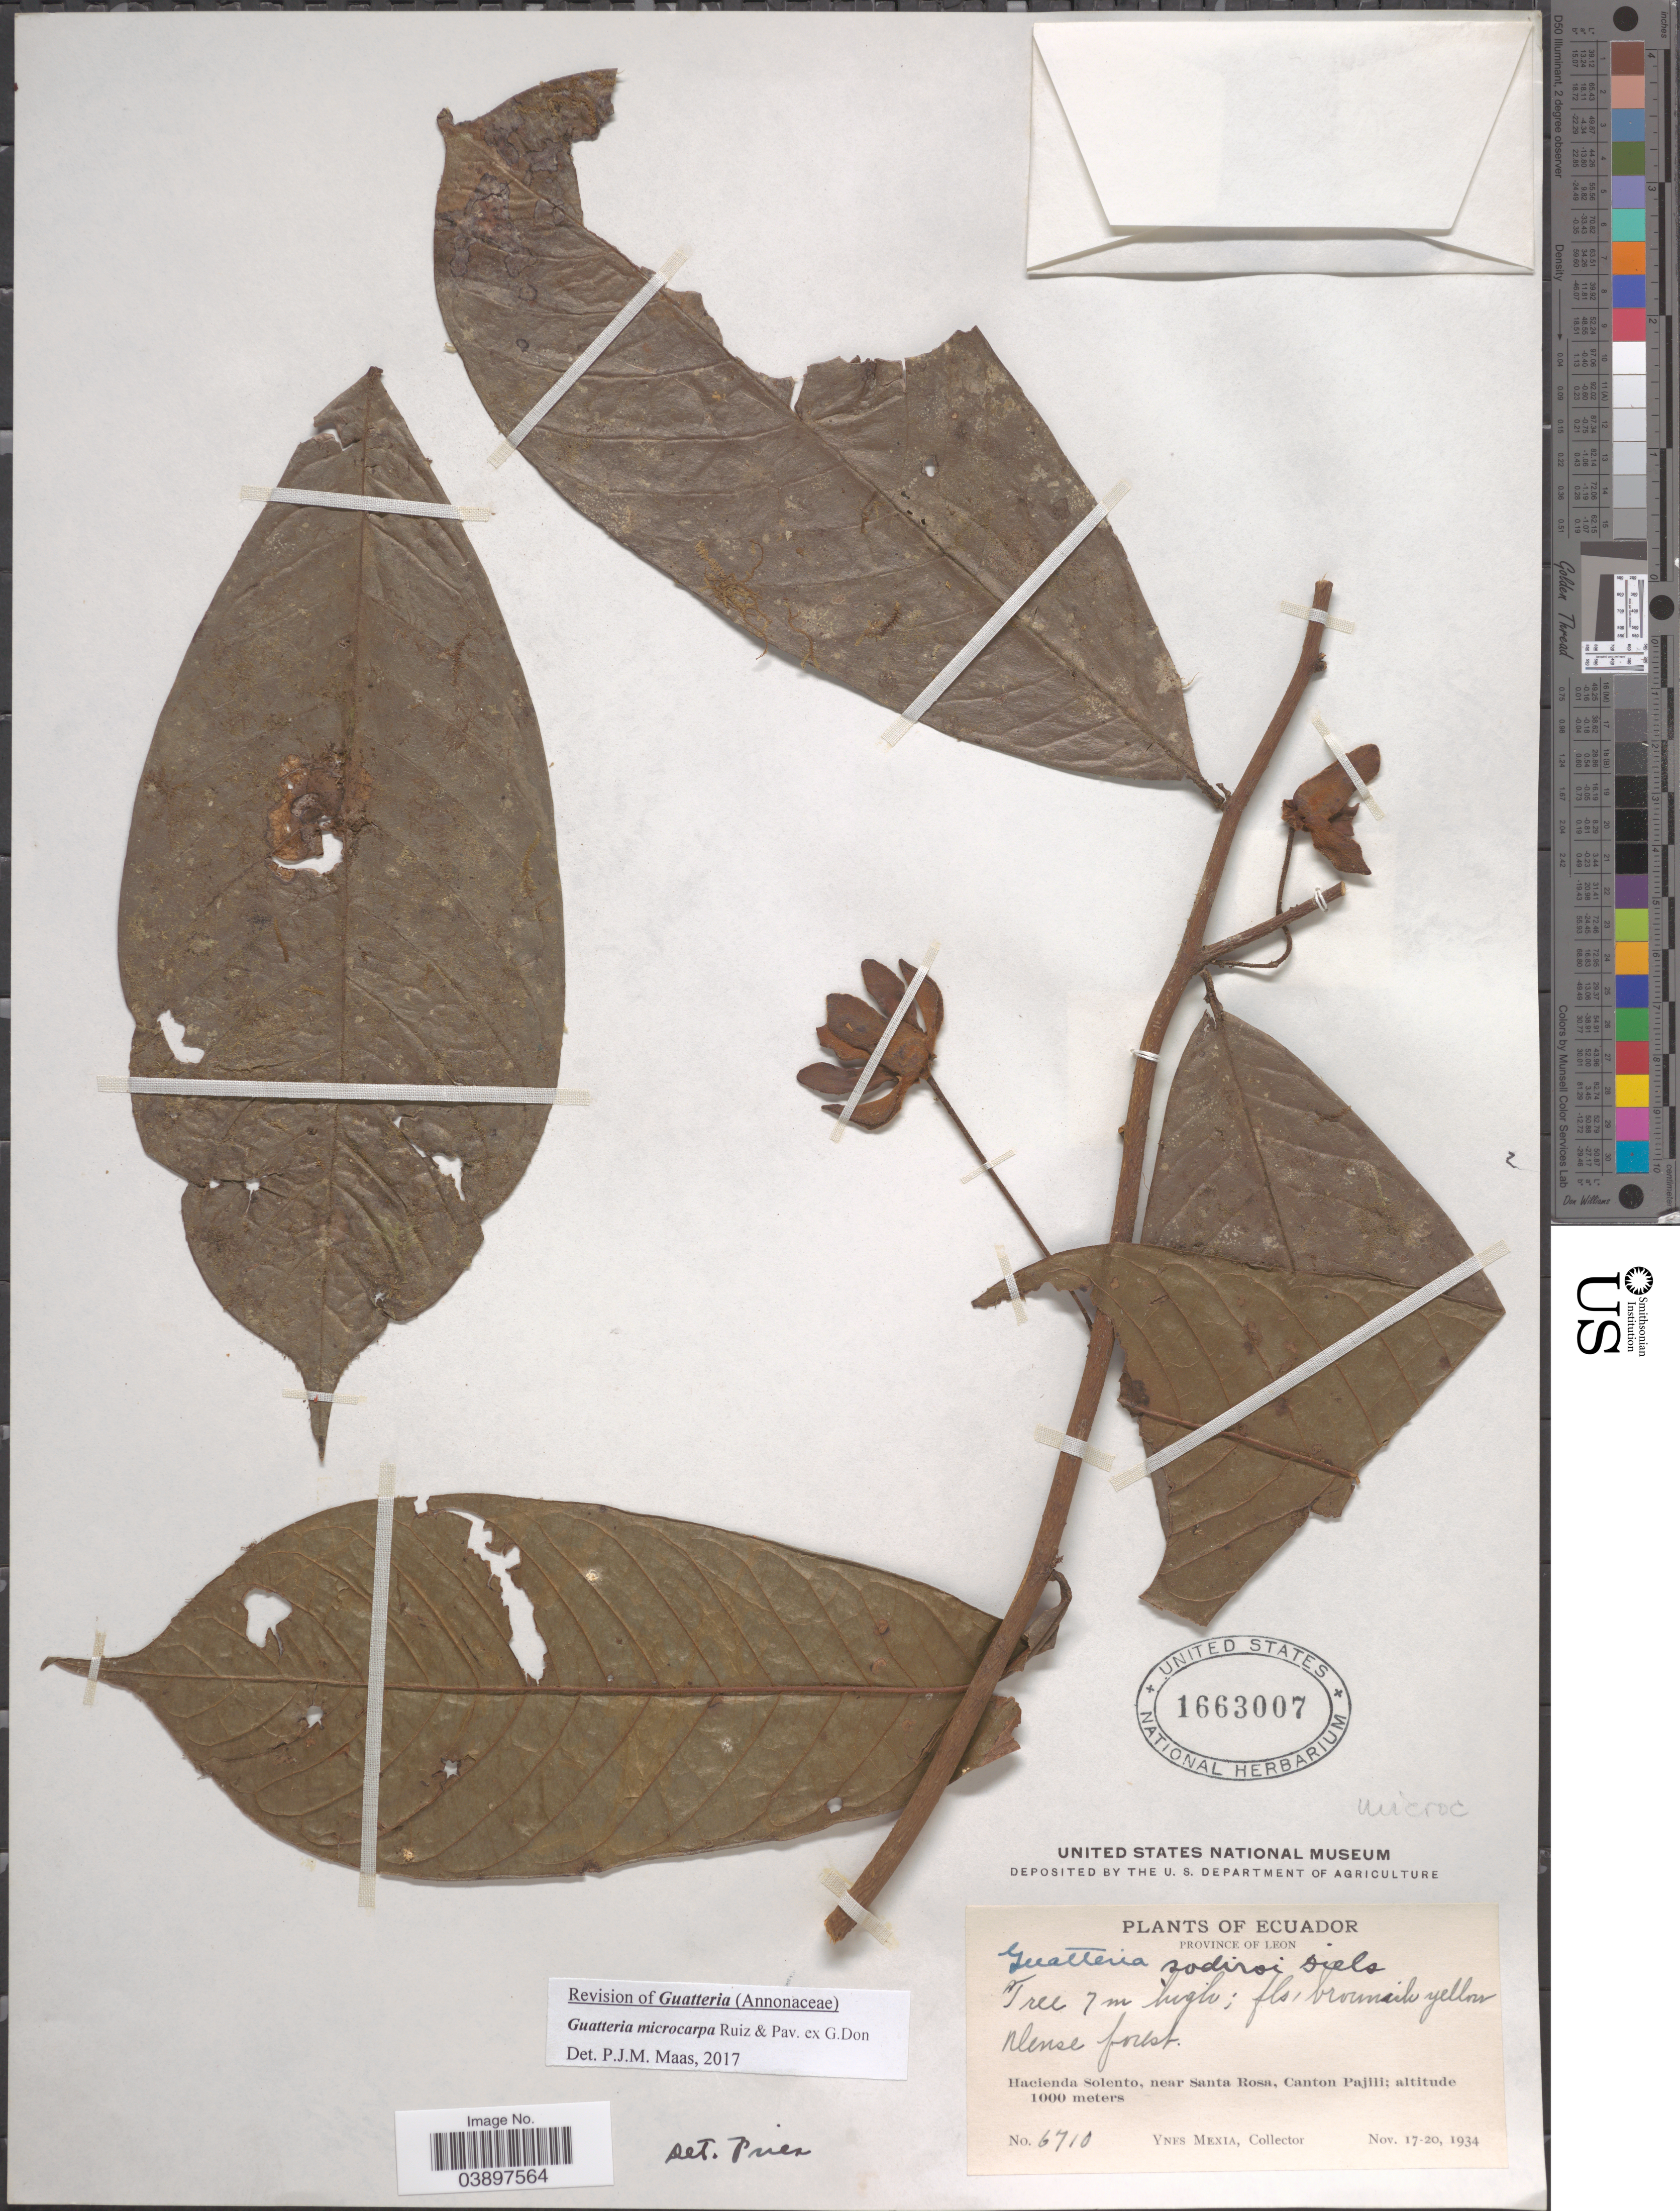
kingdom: Plantae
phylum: Tracheophyta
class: Magnoliopsida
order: Magnoliales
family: Annonaceae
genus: Guatteria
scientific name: Guatteria microcarpa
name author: Ruiz & Pav. ex E.A. López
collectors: Y. Mexia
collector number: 6710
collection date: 1934-11-17/1934-11-20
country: Ecuador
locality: Province of Leon. Hacienda Solento, near Santa Rosa, Canton Pajili.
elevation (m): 1000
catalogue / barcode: US 1663007